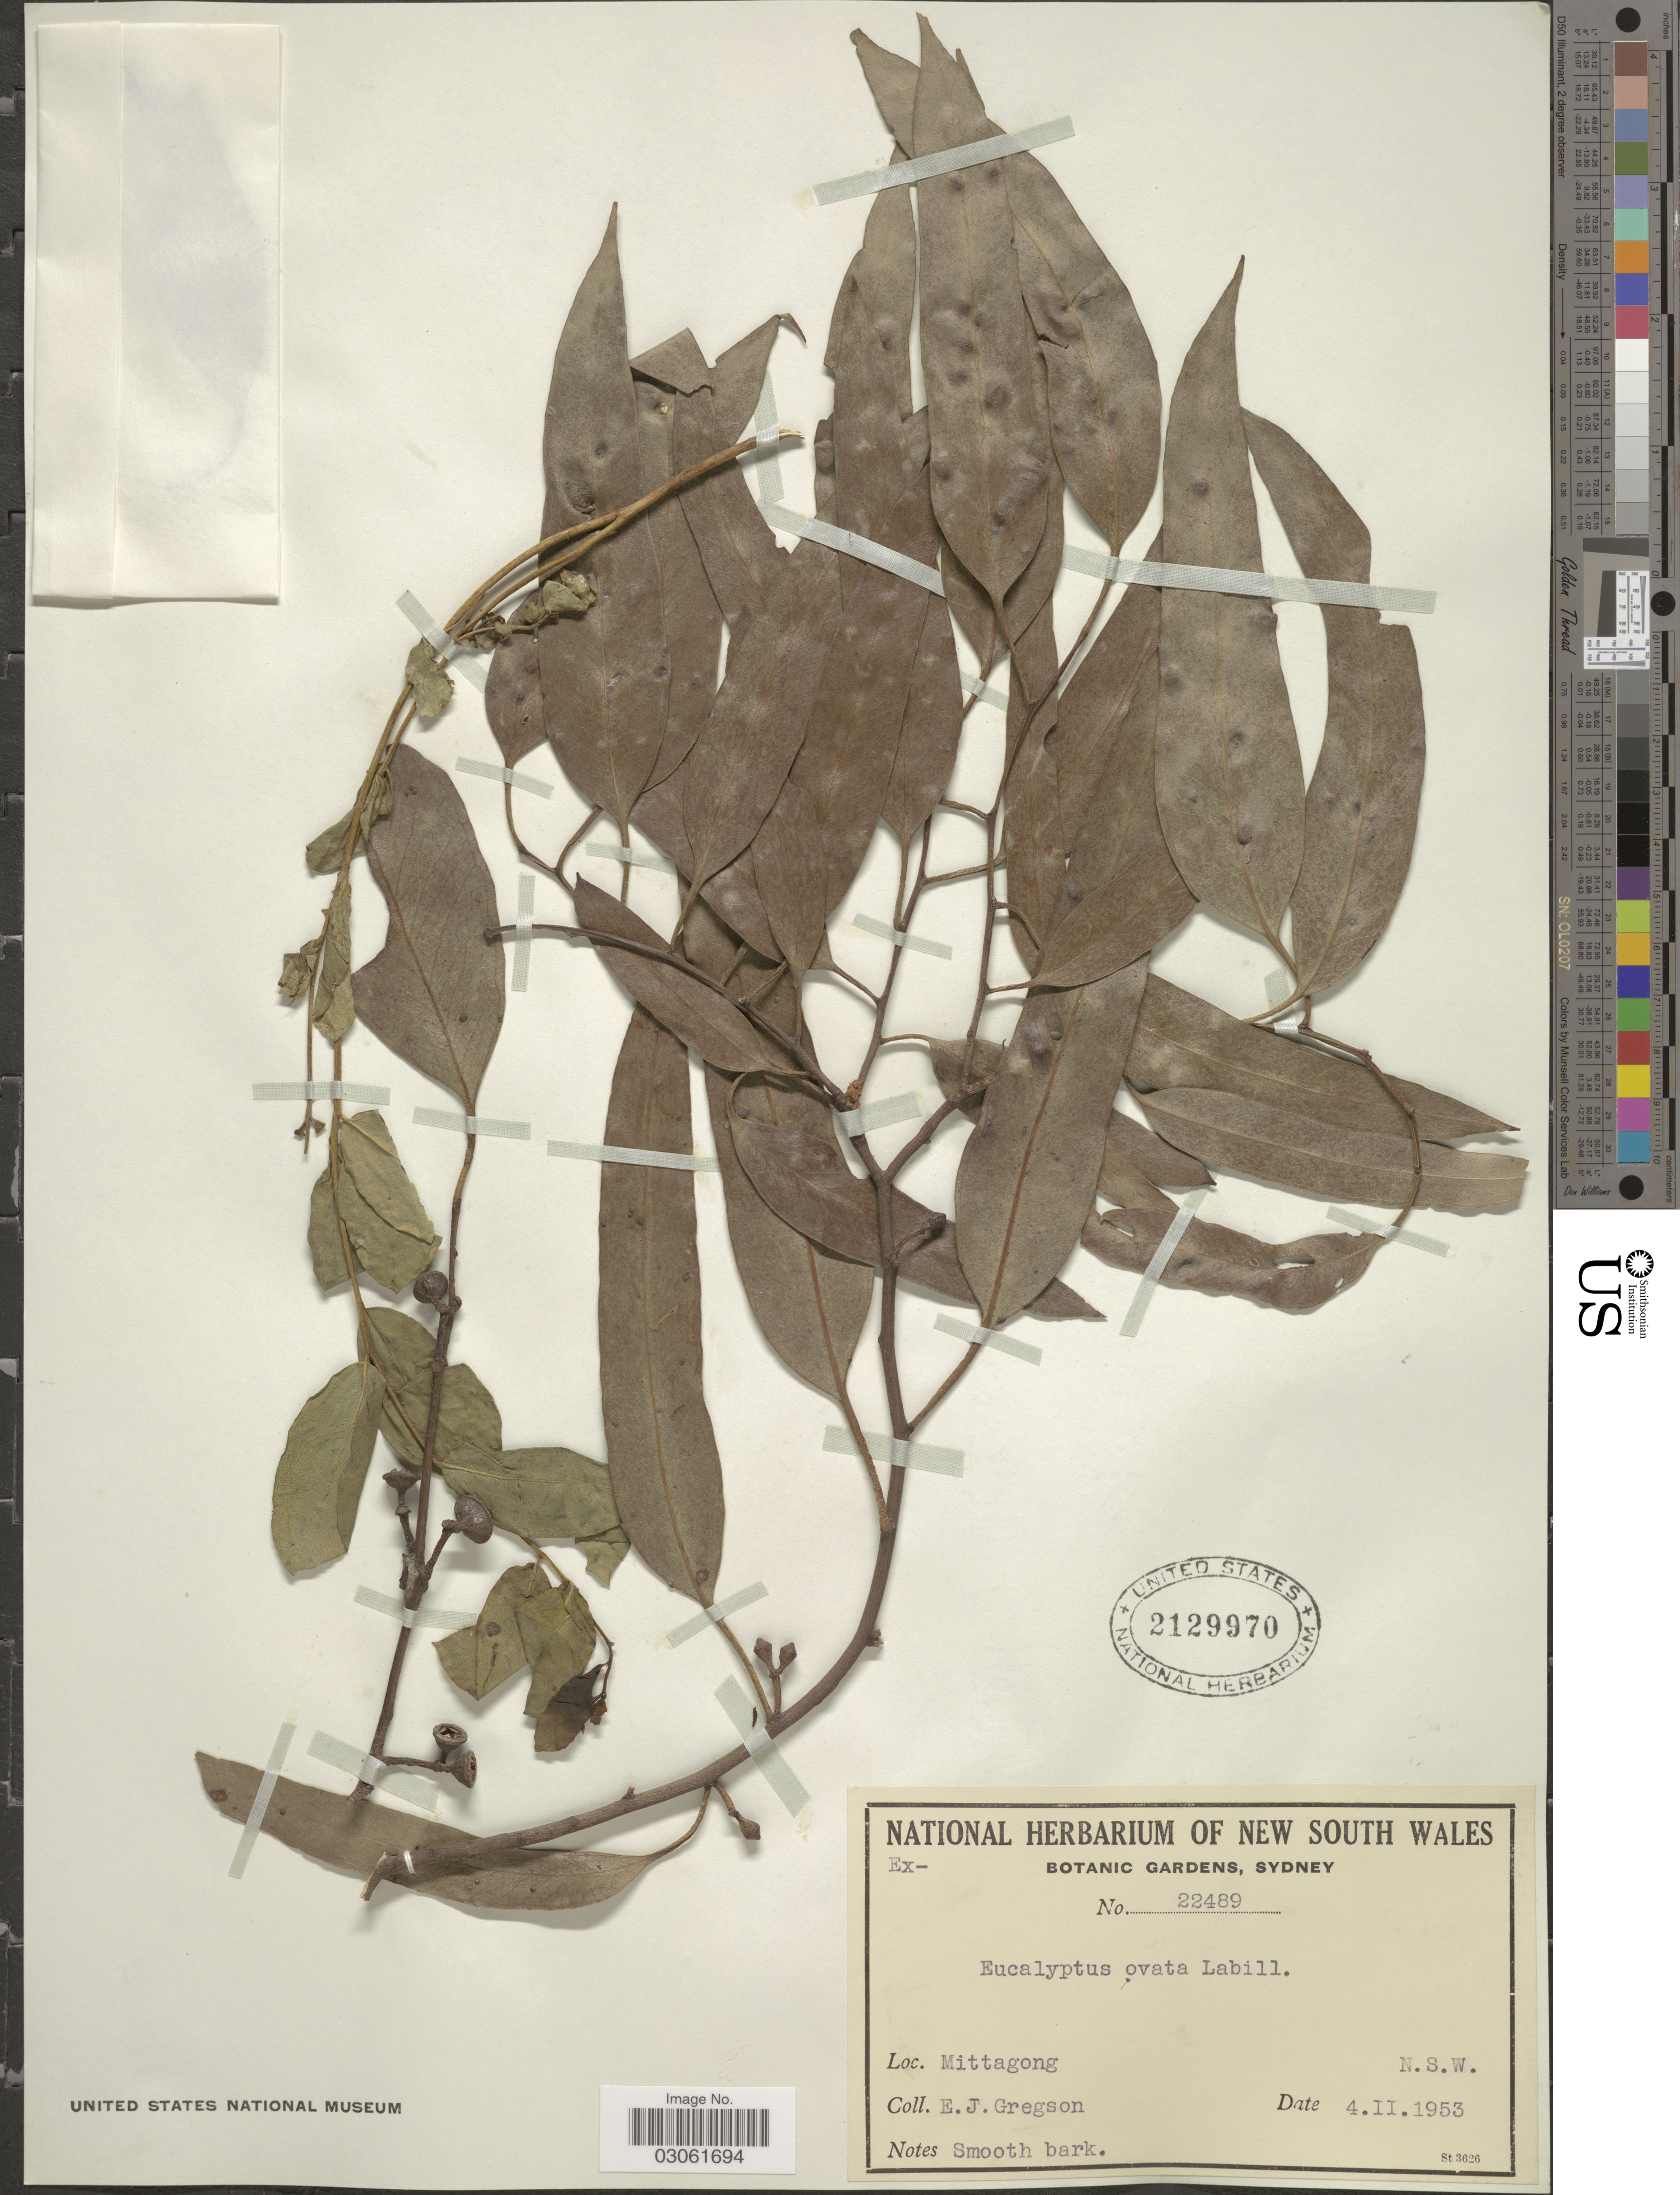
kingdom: Plantae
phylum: Tracheophyta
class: Magnoliopsida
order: Myrtales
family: Myrtaceae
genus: Eucalyptus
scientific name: Eucalyptus ovata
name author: Labill.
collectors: E. Gregson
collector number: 22489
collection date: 1953-02-04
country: Australia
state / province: New South Wales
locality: Mittagong.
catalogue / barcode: US 2129970